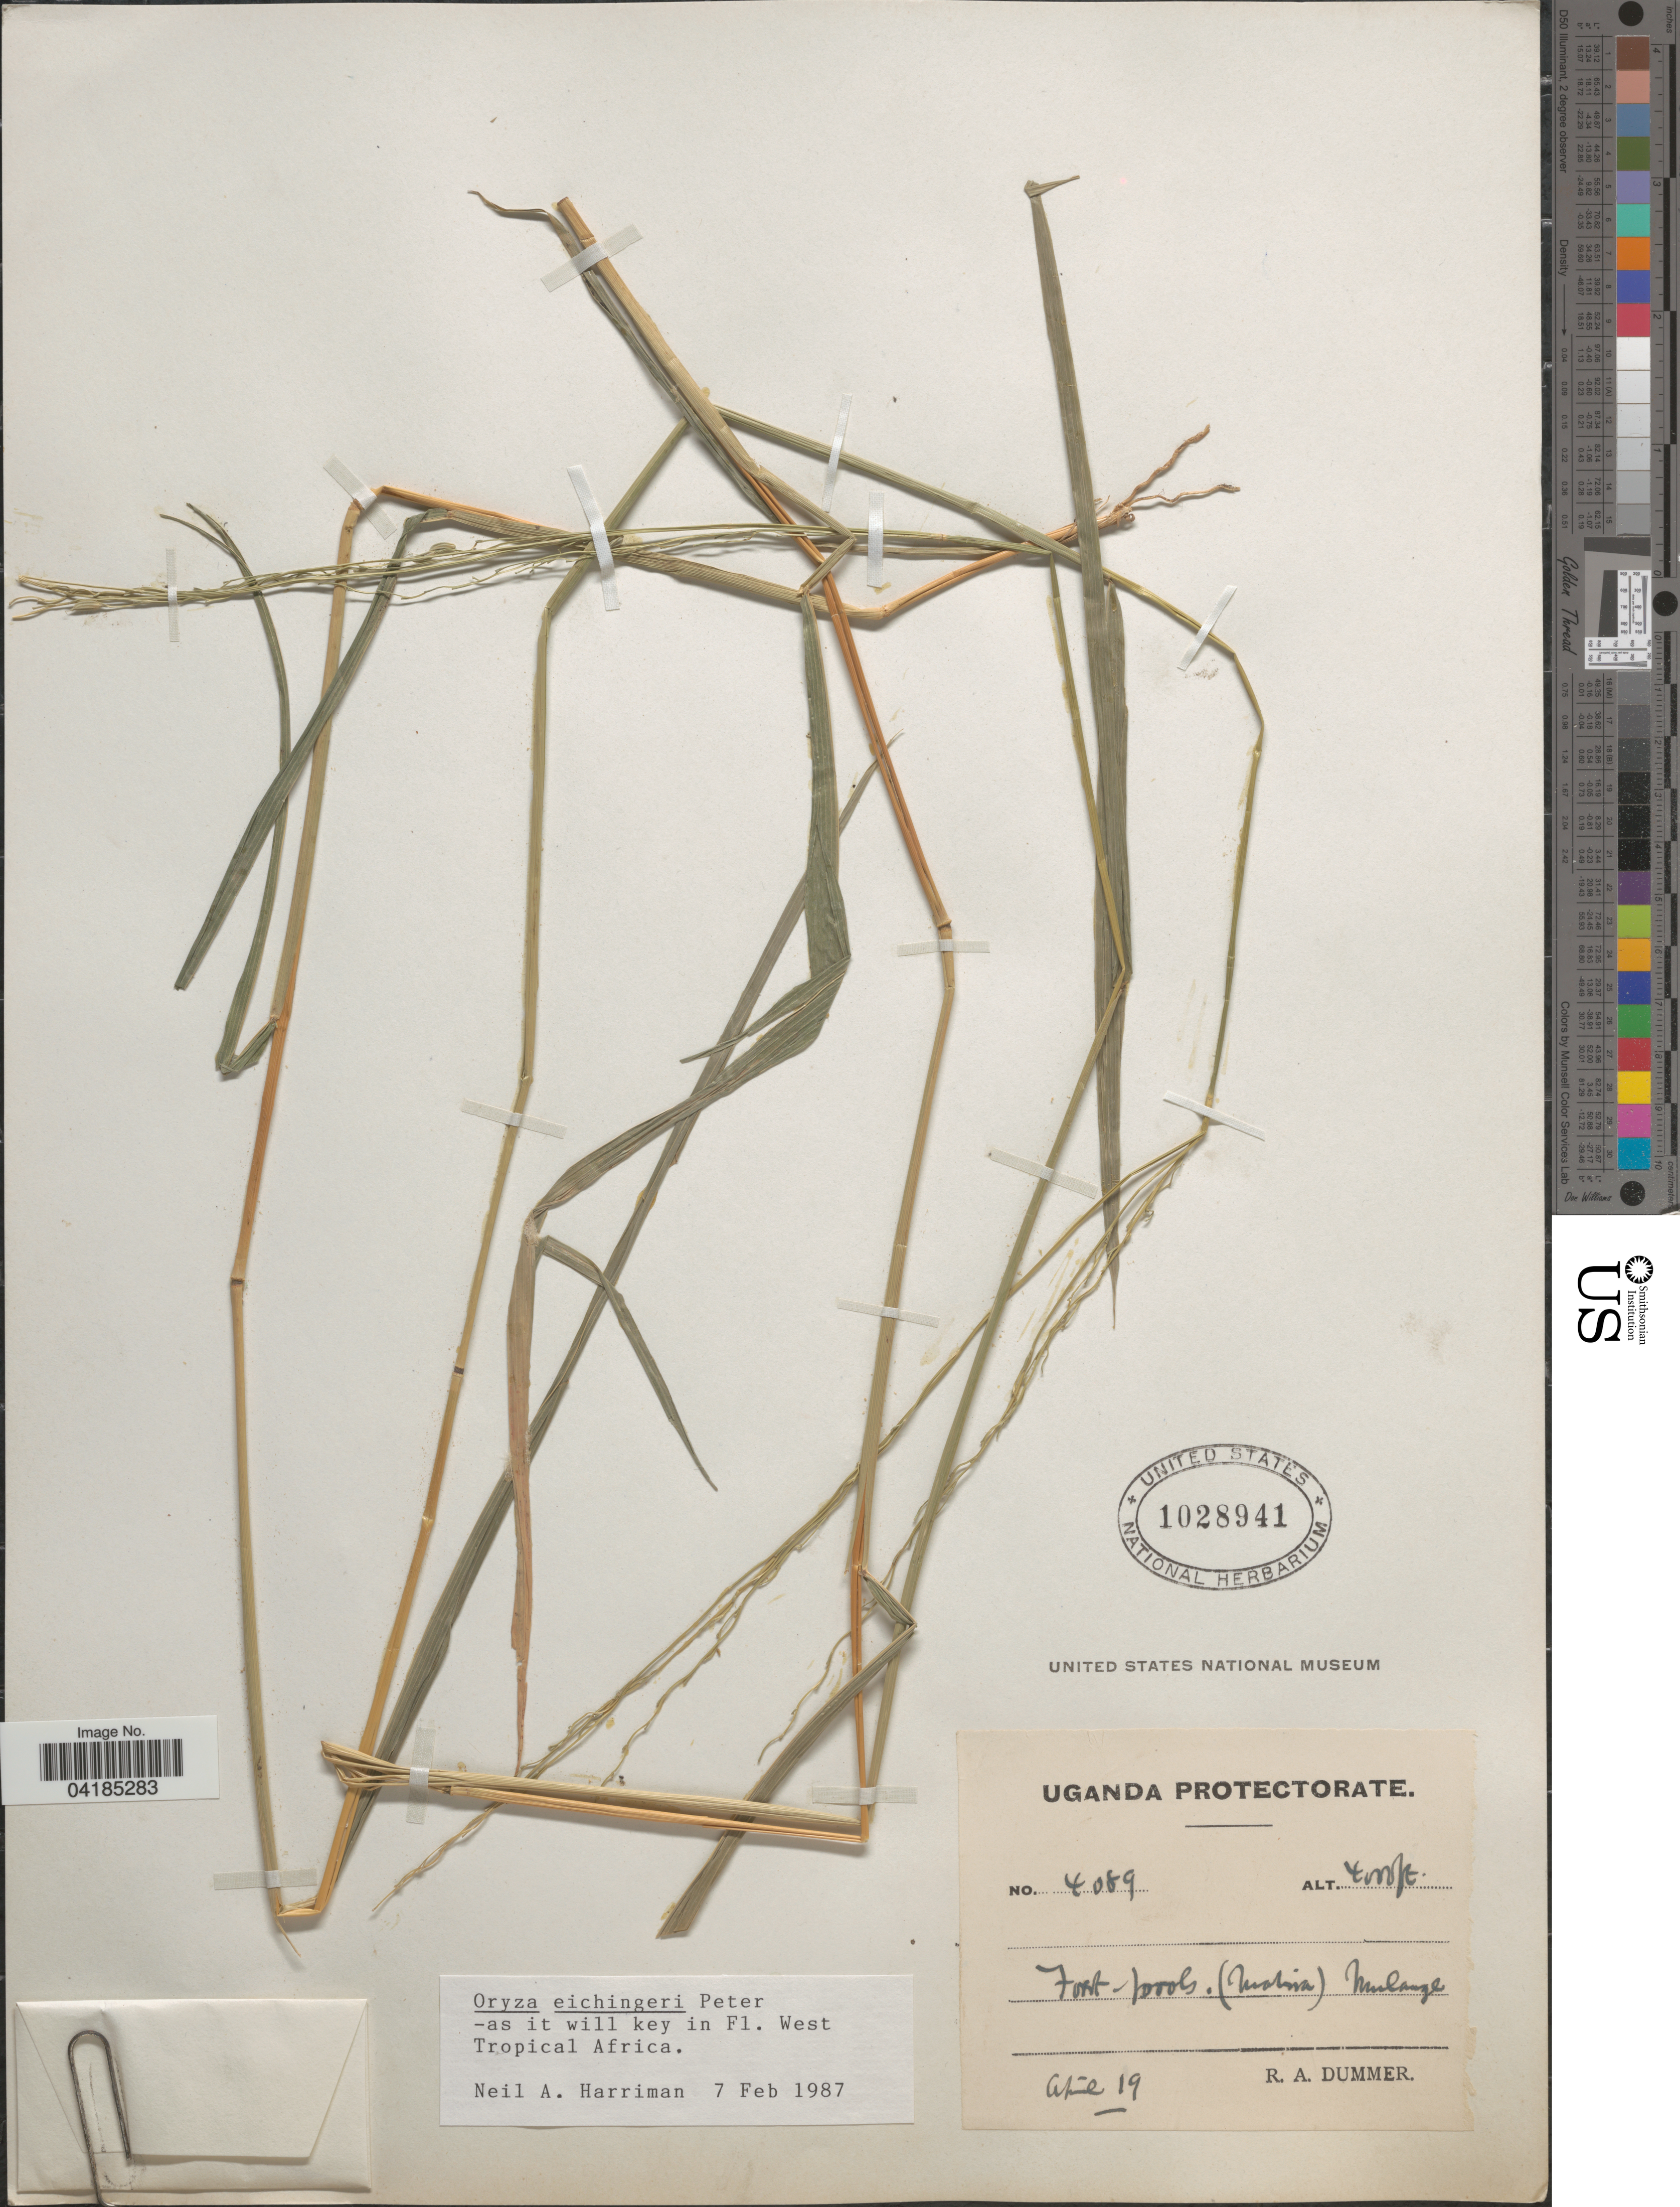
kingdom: Plantae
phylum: Tracheophyta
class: Liliopsida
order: Poales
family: Poaceae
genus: Oryza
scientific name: Oryza eichingeri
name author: Peter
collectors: R. A. Dümmer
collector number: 4089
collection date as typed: Transcribed d/m/y: /4/19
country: Uganda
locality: Uganda Protectorate. Forest-pools (Matina [interpreted]) Mulange.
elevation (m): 1219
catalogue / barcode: US 1028941